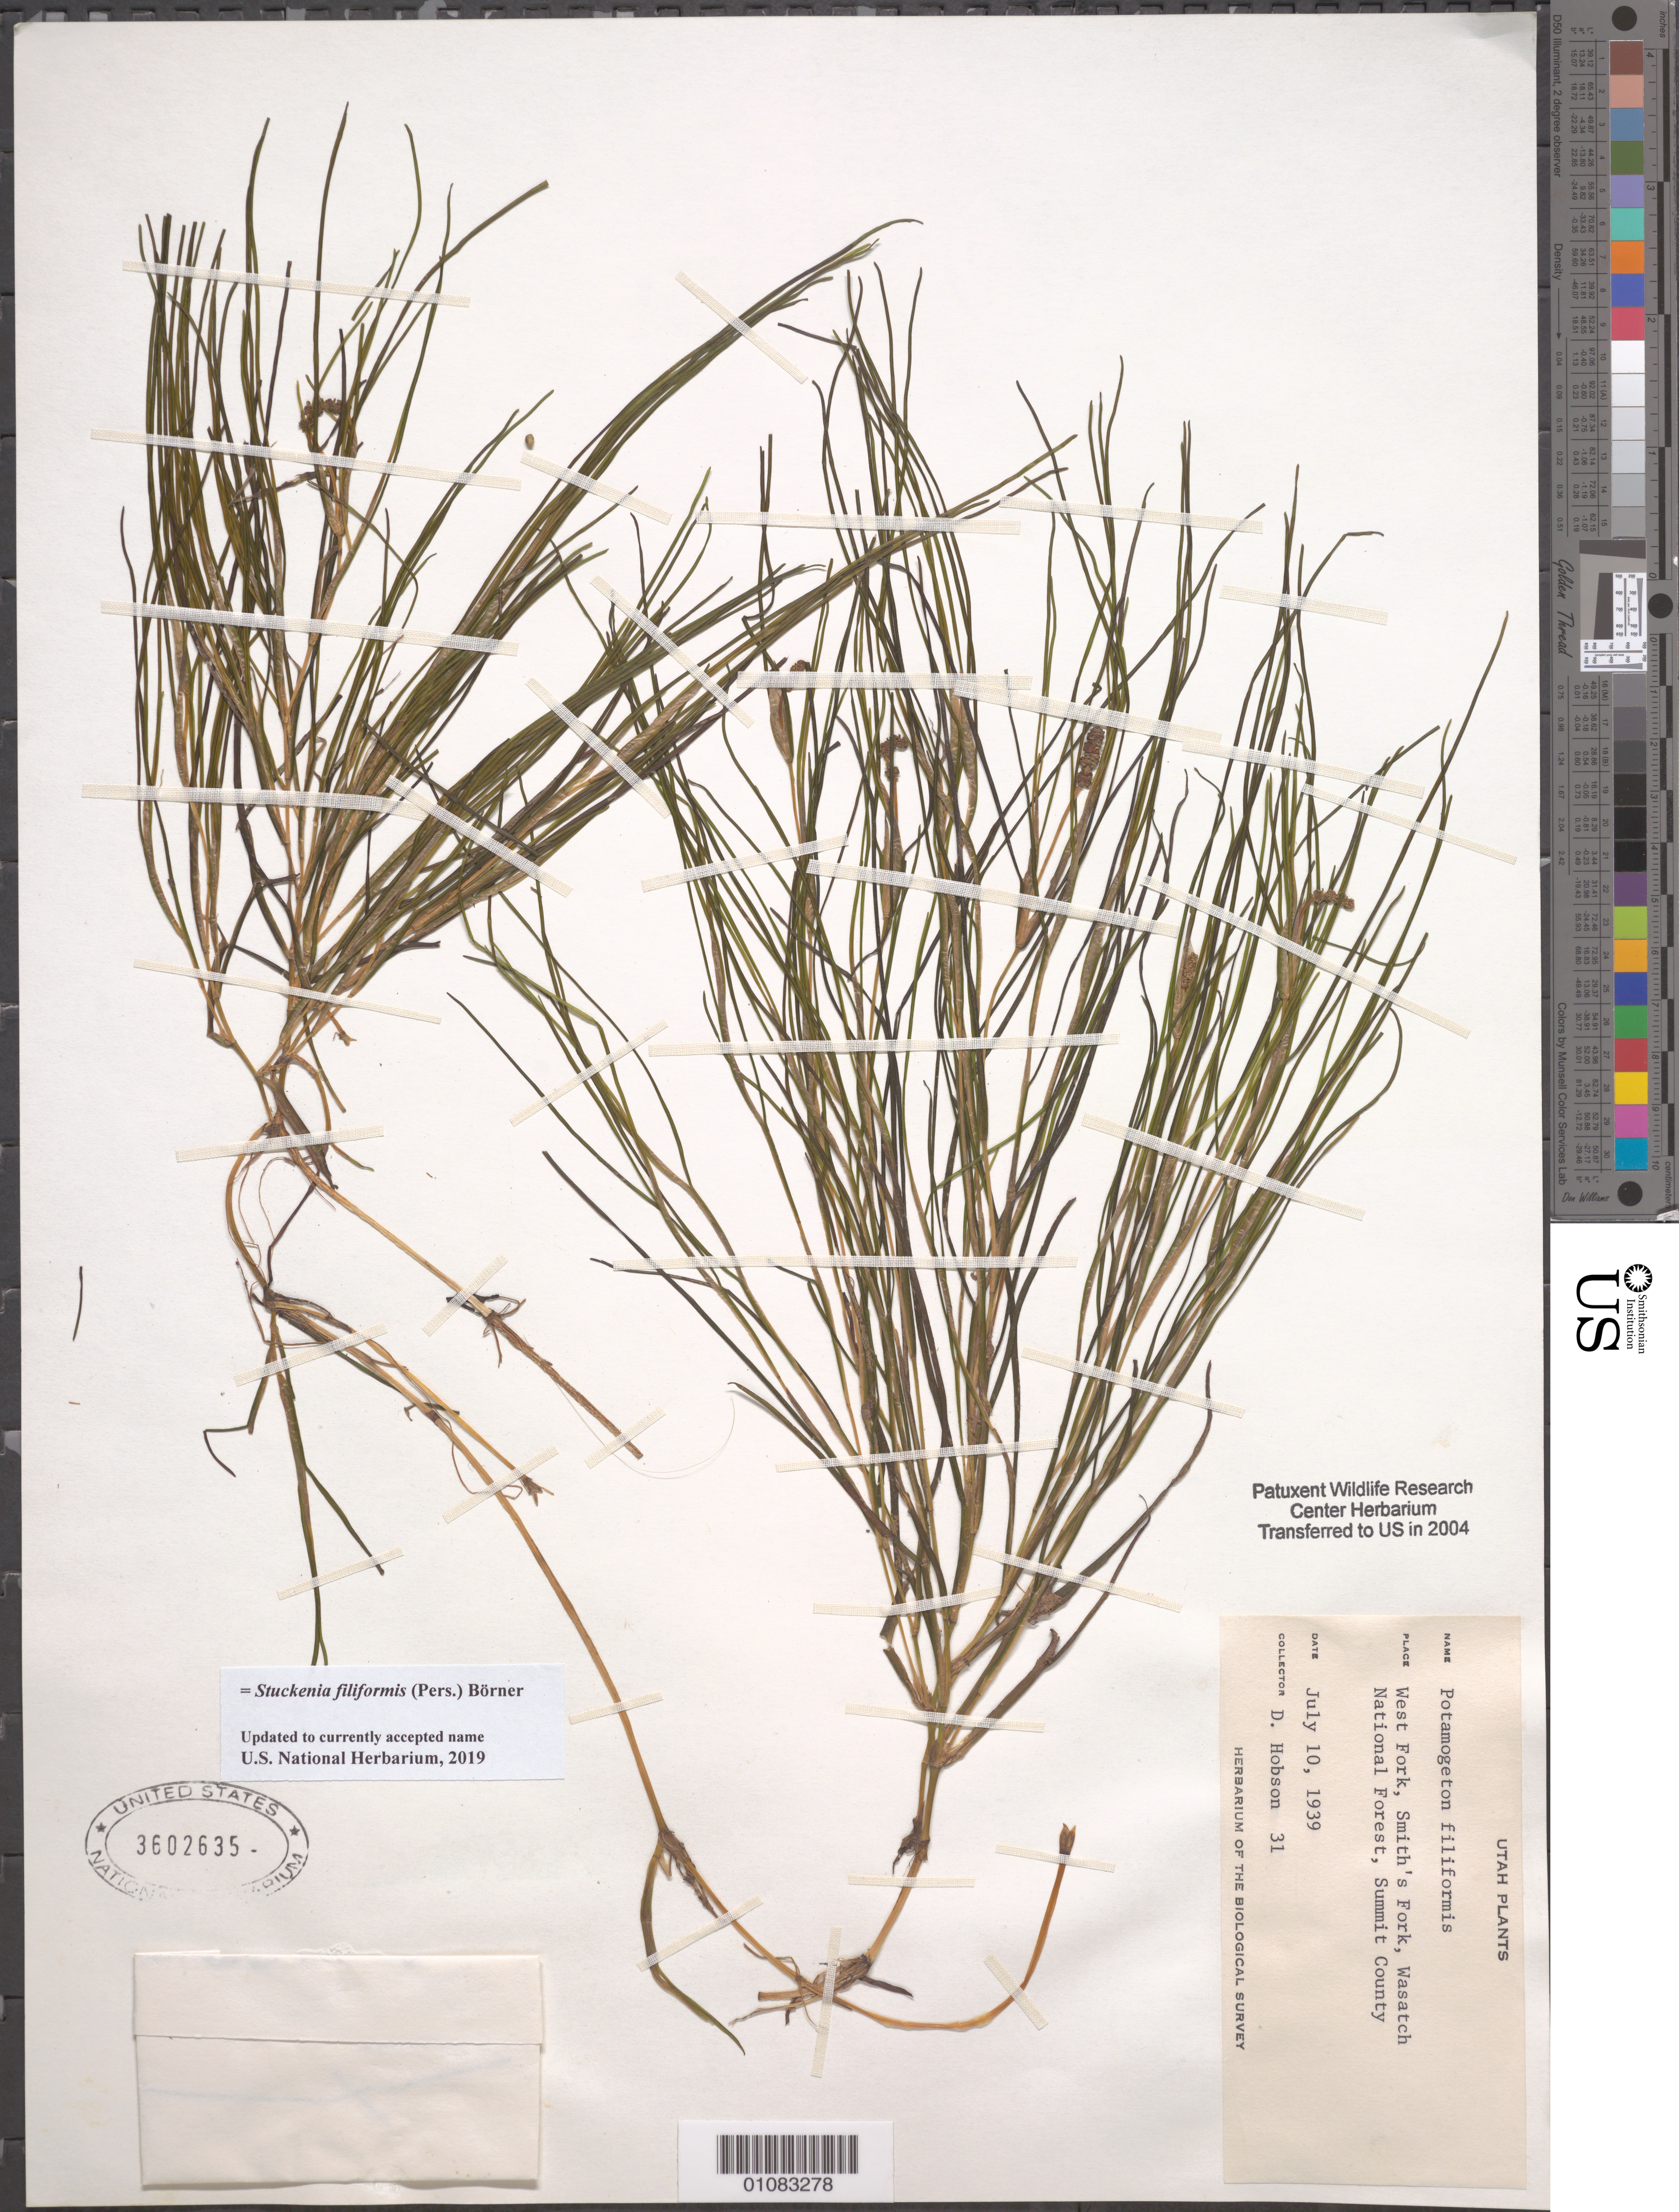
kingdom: Plantae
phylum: Tracheophyta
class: Liliopsida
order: Alismatales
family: Potamogetonaceae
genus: Stuckenia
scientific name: Stuckenia filiformis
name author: (Pers.) Börner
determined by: Strong, Mark T., (BOT), Smithsonian Institution - National Museum of Natural History (UNITED STATES)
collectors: D. Hobson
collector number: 31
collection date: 1939-07-10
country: United States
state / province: Utah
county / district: Summit County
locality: Wasatch National Forest, Smith's Fork, West Fork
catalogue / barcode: US 3602635